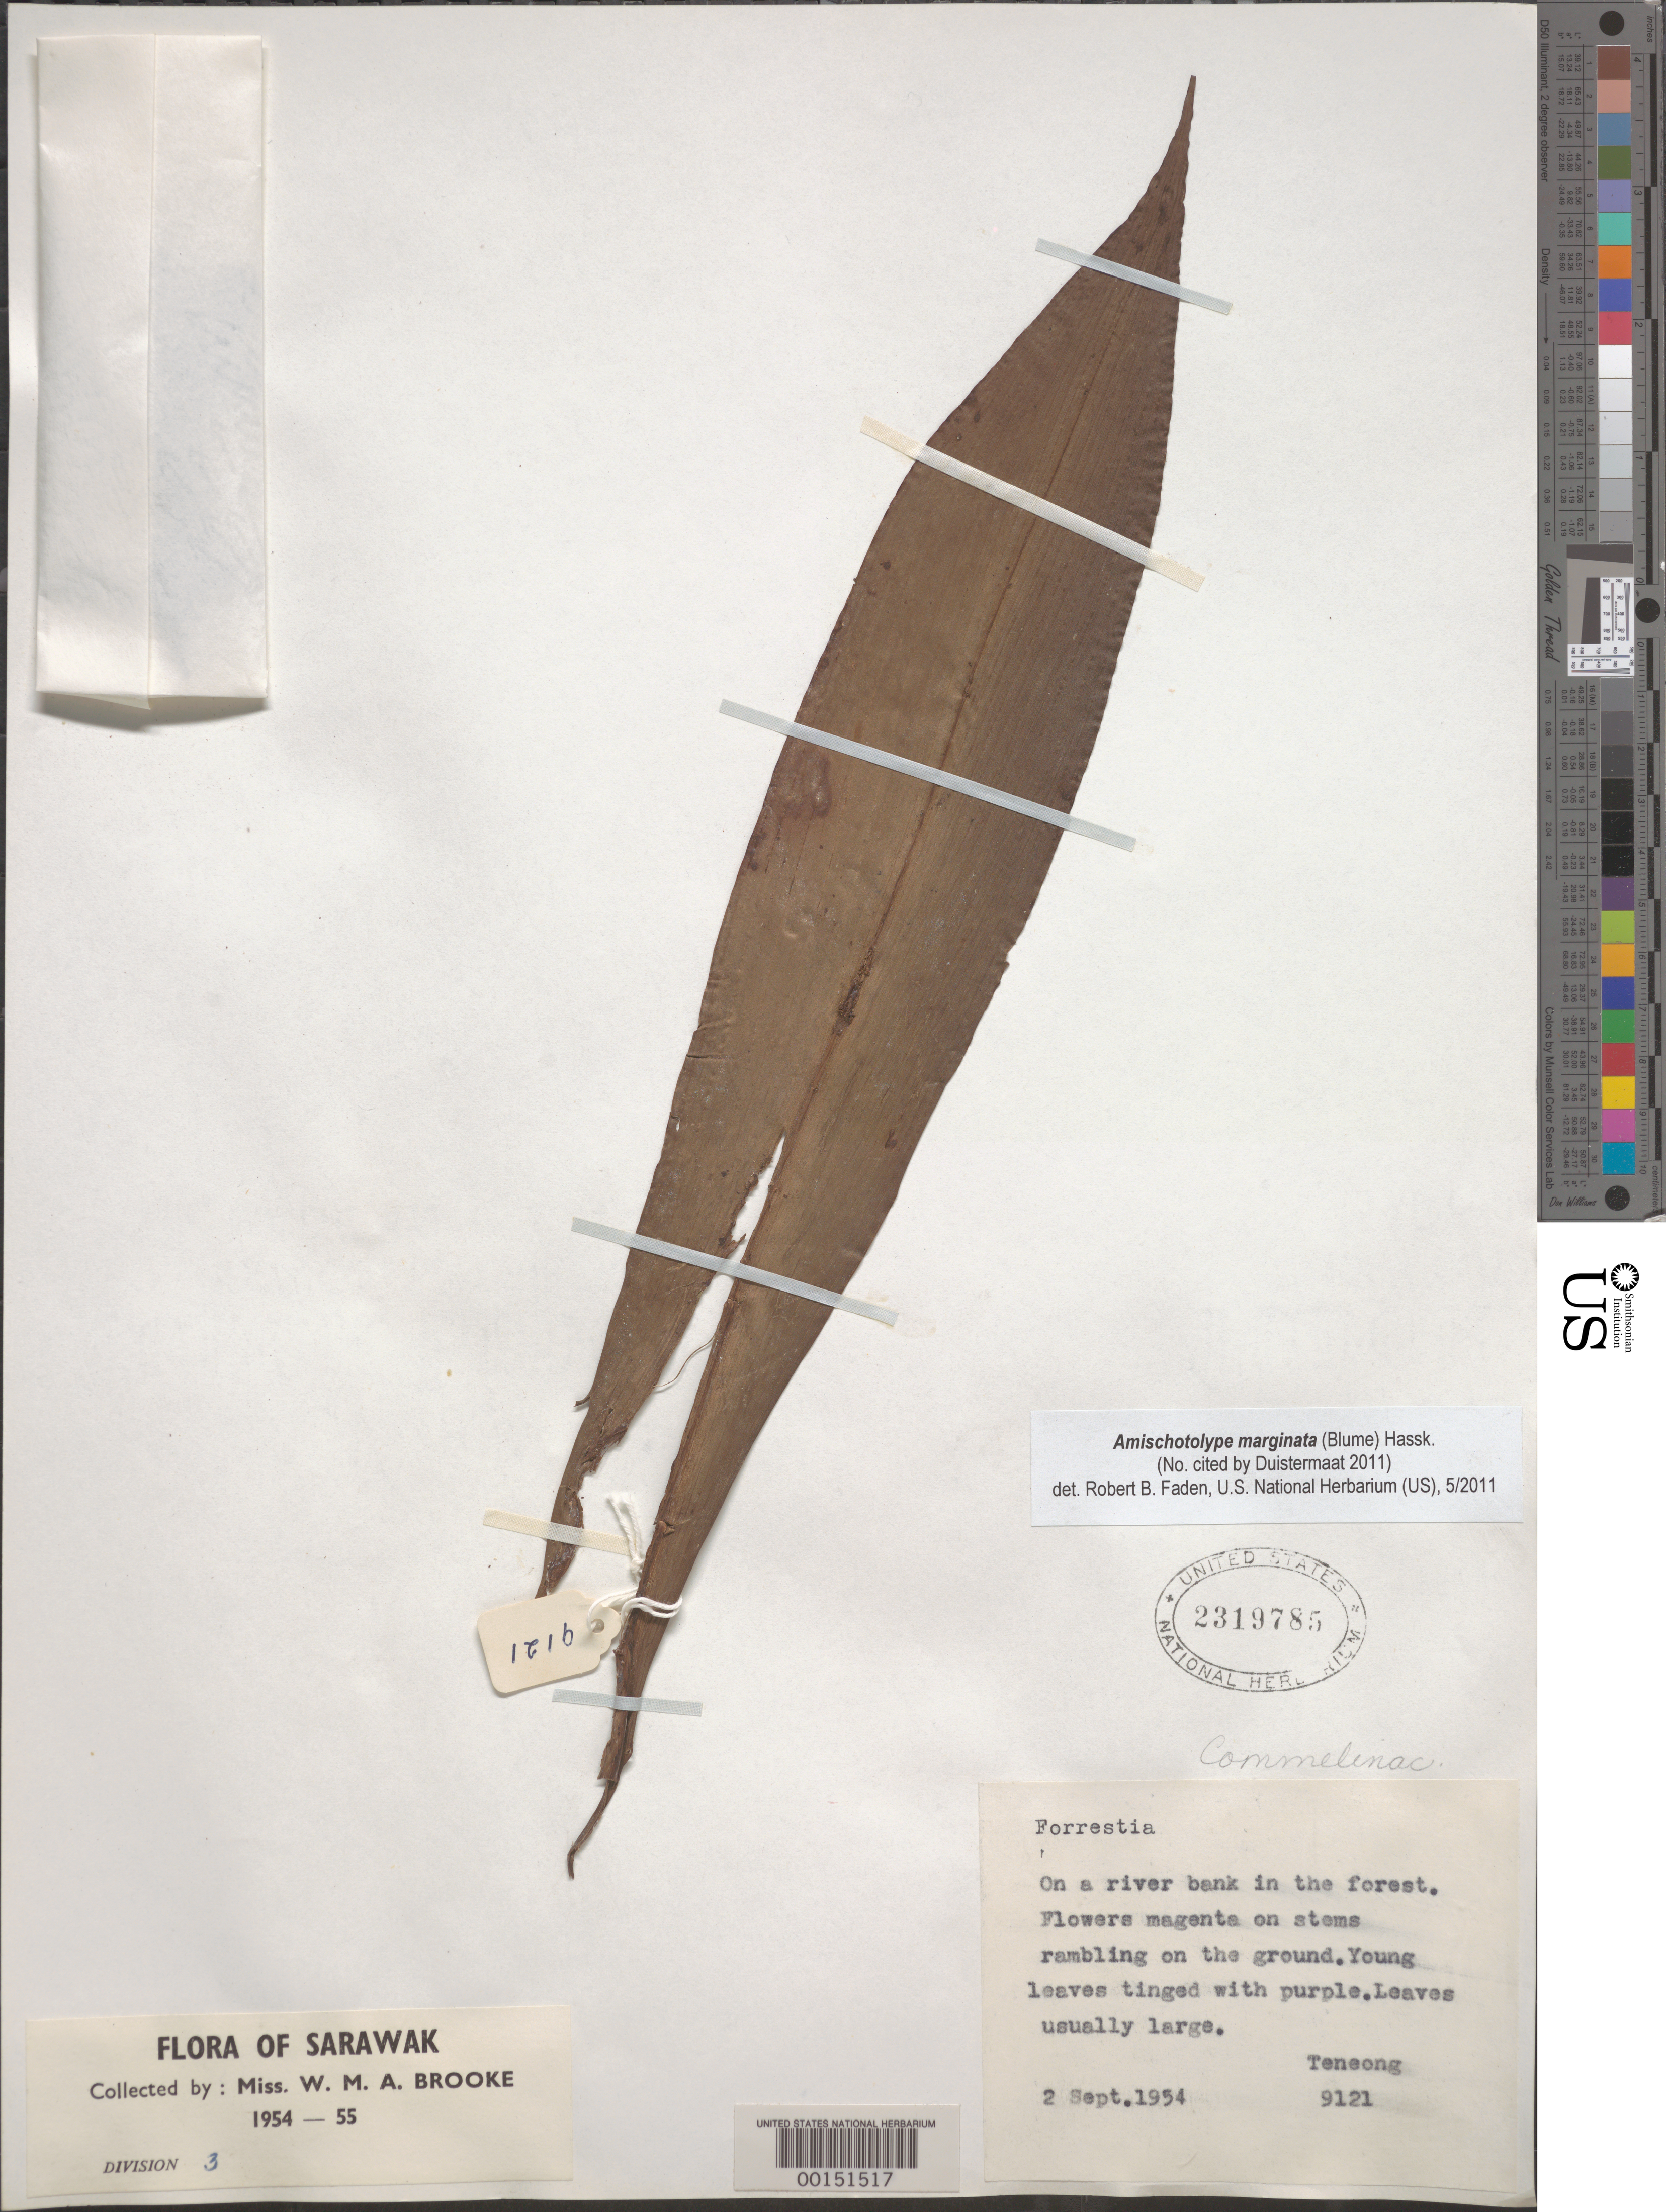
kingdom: Plantae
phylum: Tracheophyta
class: Liliopsida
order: Commelinales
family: Commelinaceae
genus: Amischotolype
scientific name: Amischotolype marginata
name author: (Blume) Hassk.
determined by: Faden, Robert B., (US), Smithsonian Institution - National Museum of Natural History (UNITED STATES)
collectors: W. Brooke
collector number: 9121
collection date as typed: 02 Sep 1954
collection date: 1954-09-02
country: Malaysia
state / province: Sarawak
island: Borneo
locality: Teneong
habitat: Forest riverbank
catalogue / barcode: US 2319785